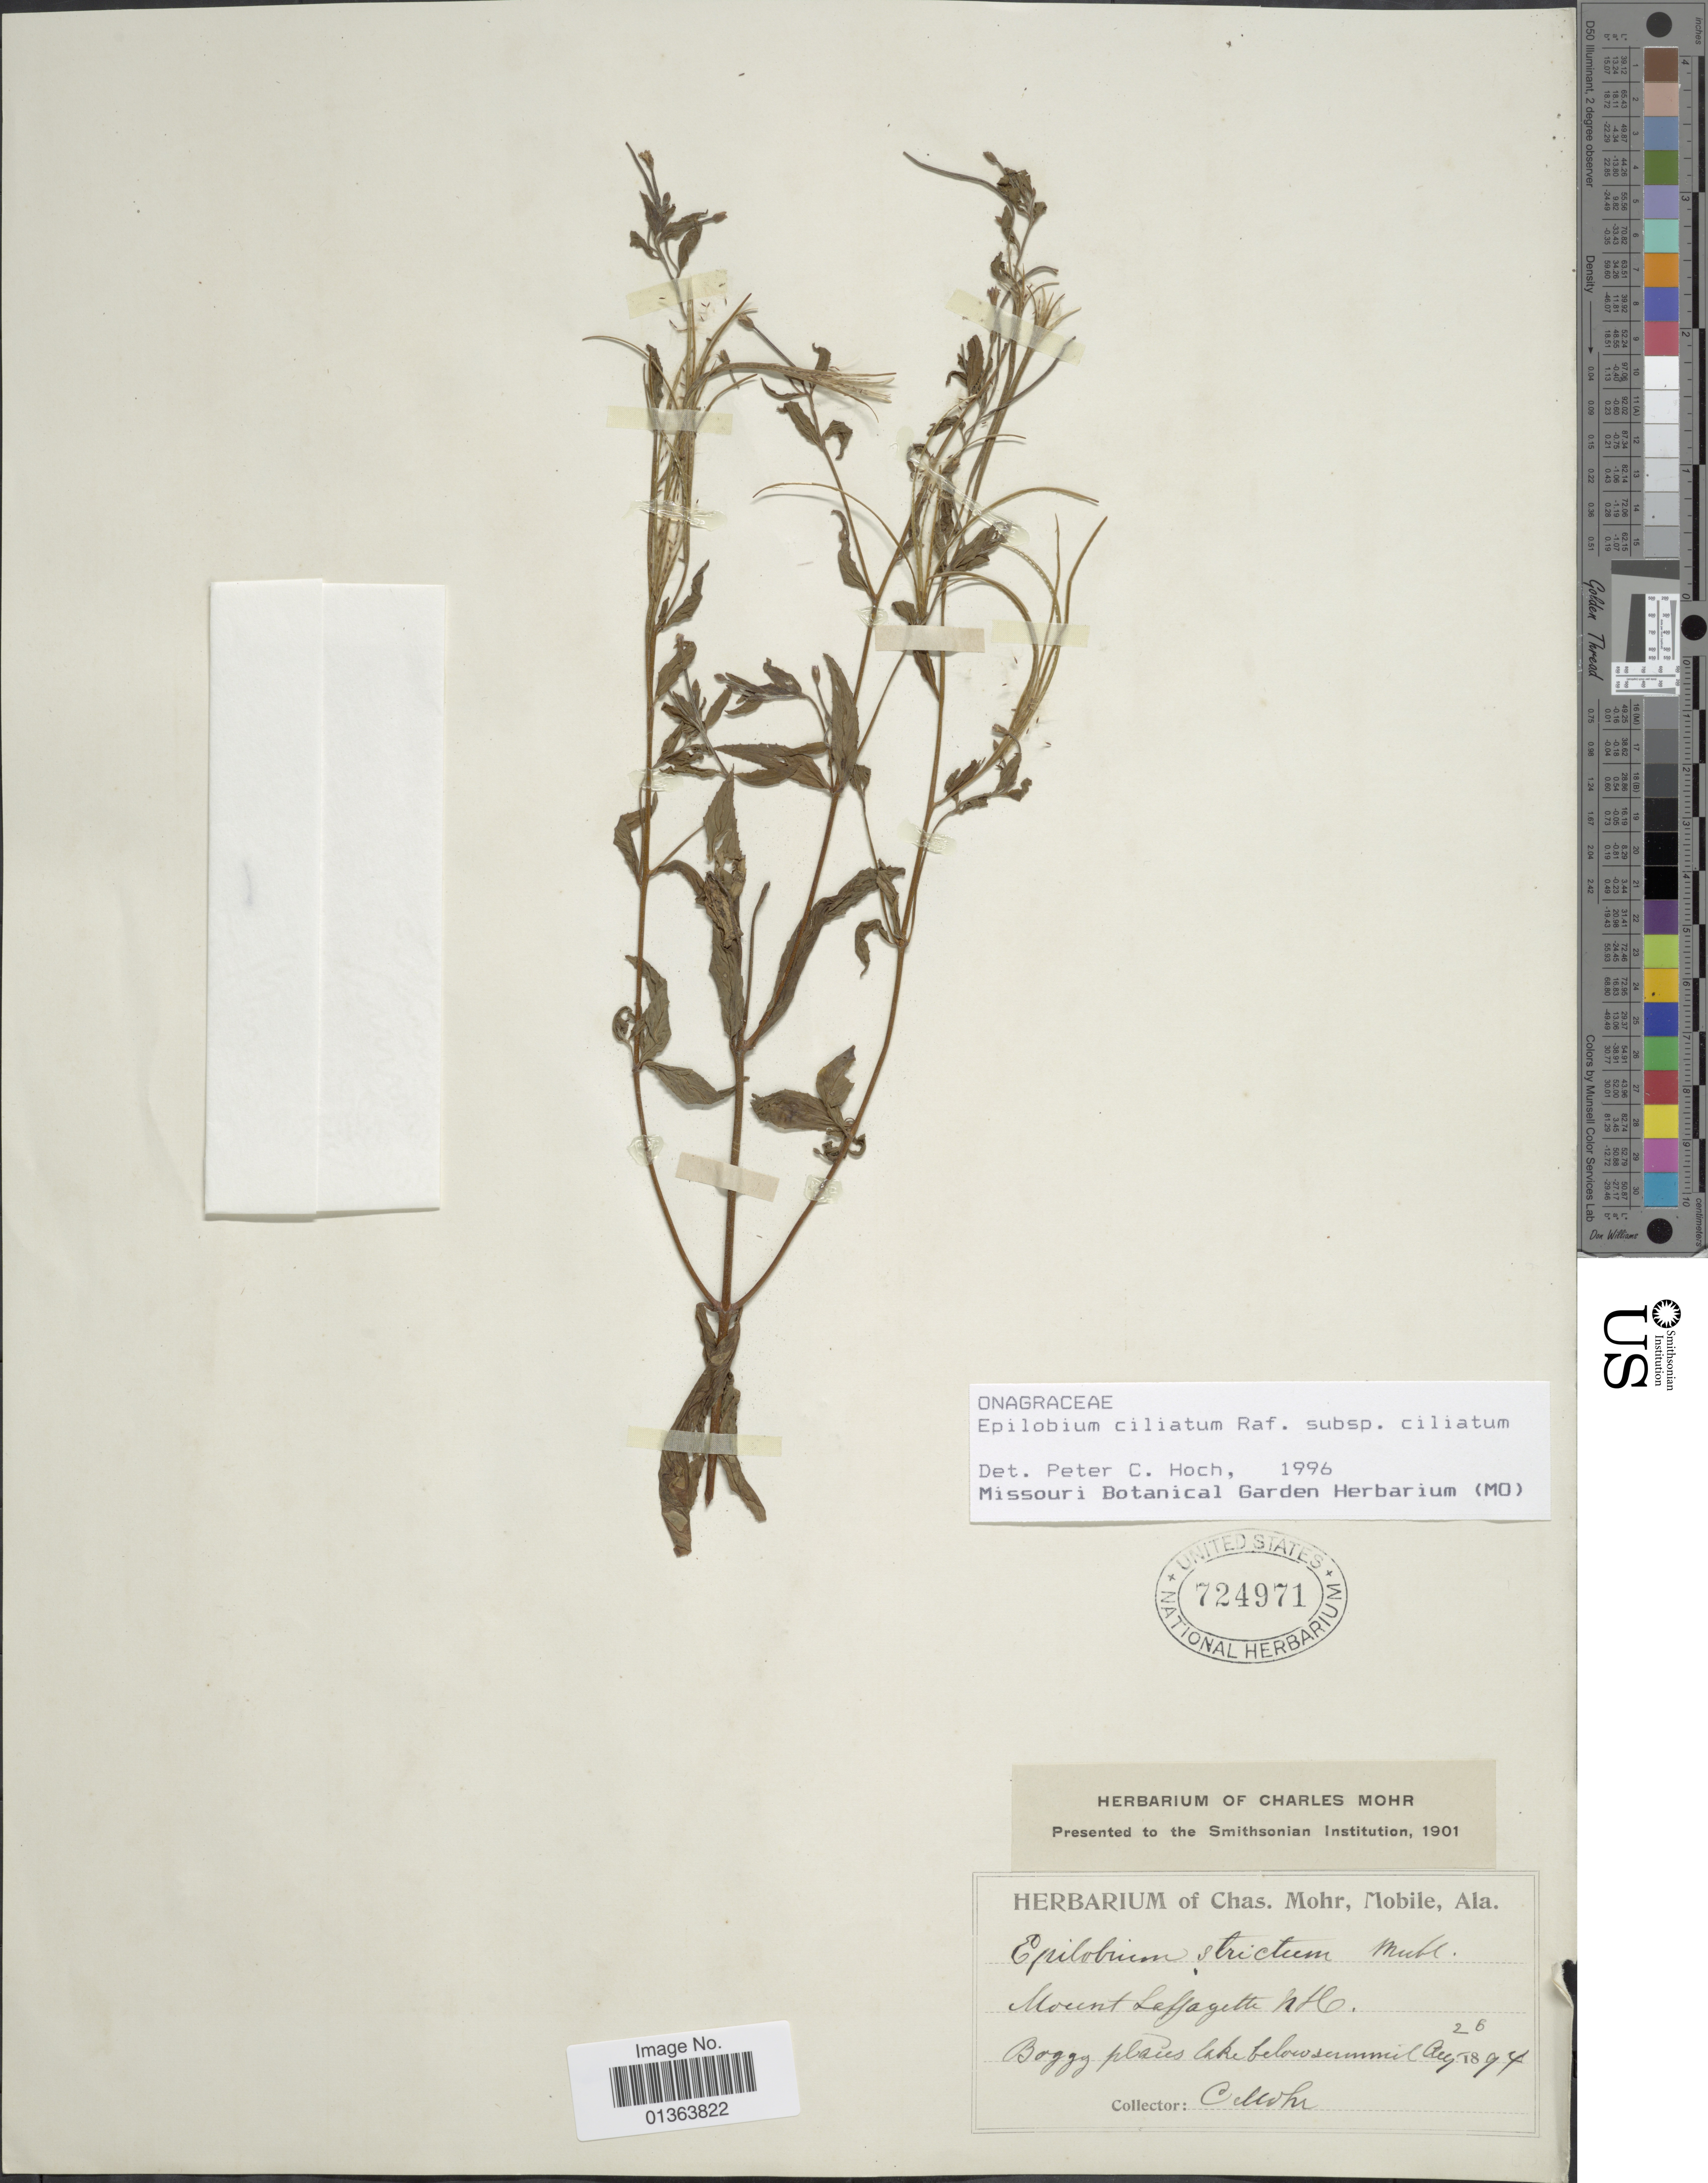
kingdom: Plantae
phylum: Tracheophyta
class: Magnoliopsida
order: Myrtales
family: Onagraceae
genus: Epilobium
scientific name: Epilobium ciliatum subsp. ciliatum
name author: Raf.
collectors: C. T. Mohr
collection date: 1894-08-25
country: United States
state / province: New Hampshire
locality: Mount Laffayette N.H.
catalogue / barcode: US 724971